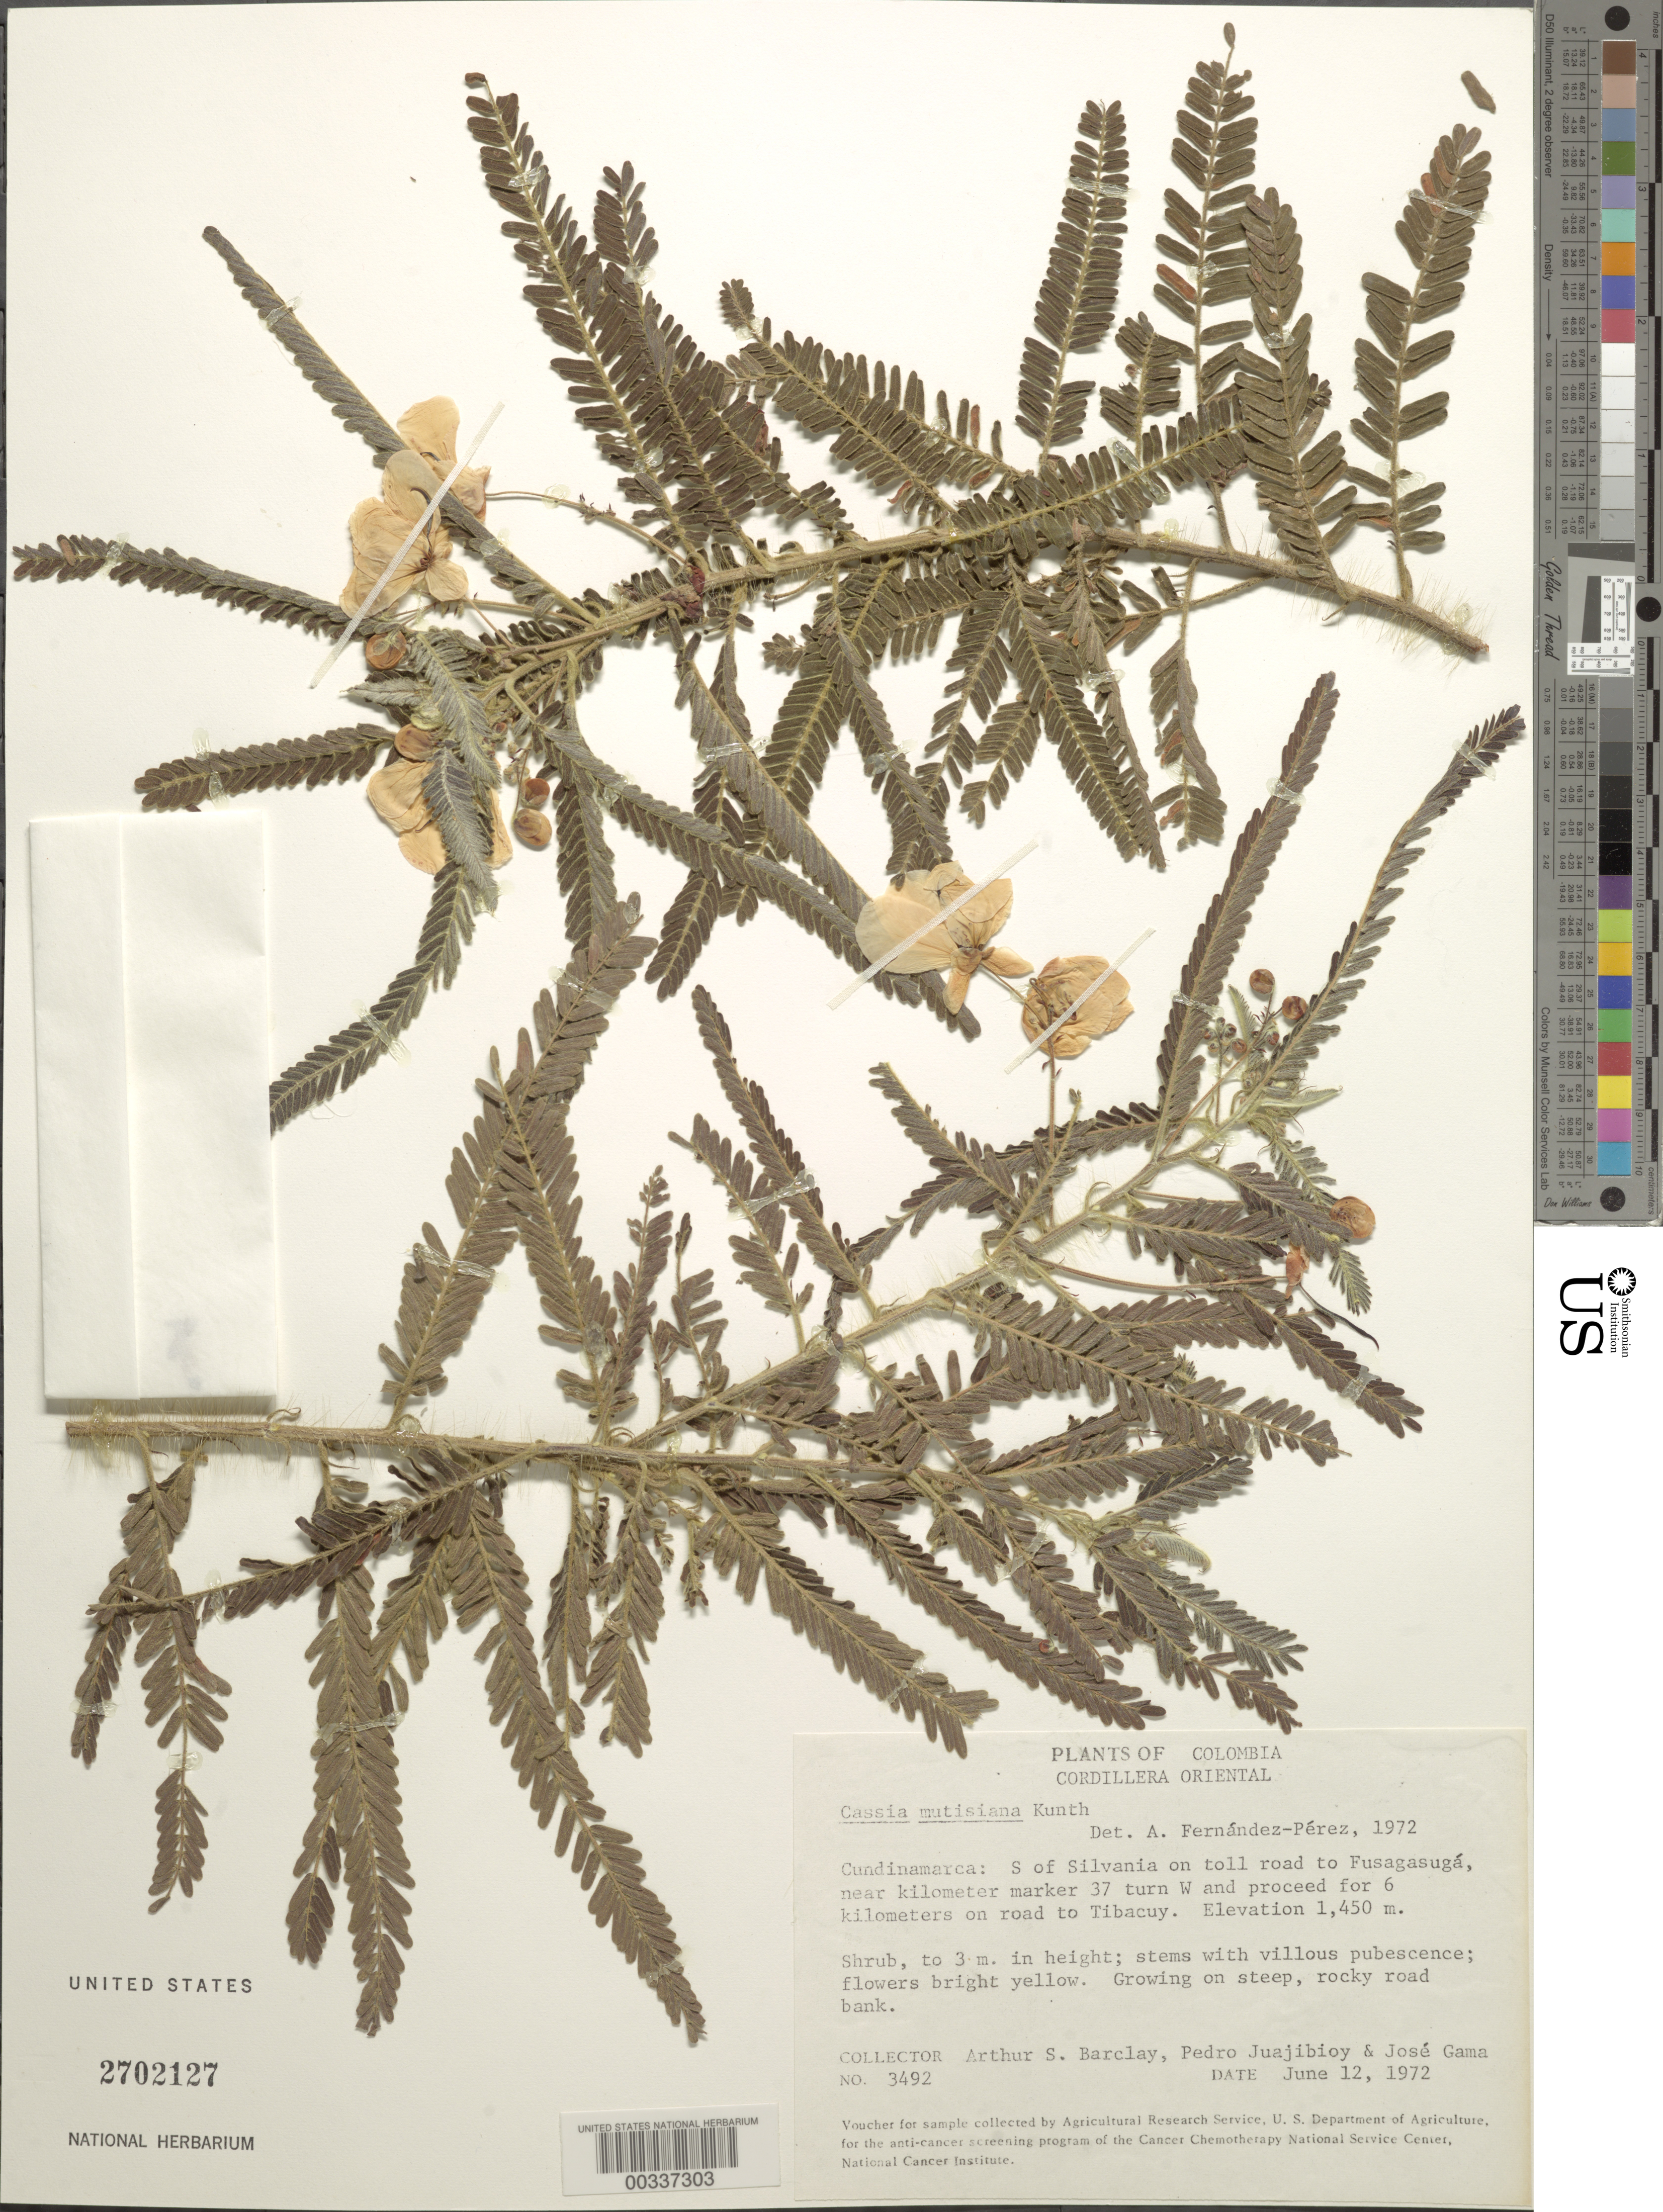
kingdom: Plantae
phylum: Tracheophyta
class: Magnoliopsida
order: Fabales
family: Fabaceae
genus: Senna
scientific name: Senna mutisiana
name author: (Kunth) H.S. Irwin & Barneby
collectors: A. S. Barclay, P. Juajibioy & J. Gama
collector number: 3492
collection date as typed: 12 Jun 1972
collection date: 1972-06-12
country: Colombia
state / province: Cundinamarca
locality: S of Silvania on toll road to Fusagasugá, near km 37 turn 2 and proceed for 6 km on road to Tibacuy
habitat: Stee[ rocky road bank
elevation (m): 1450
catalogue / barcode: US 2702127